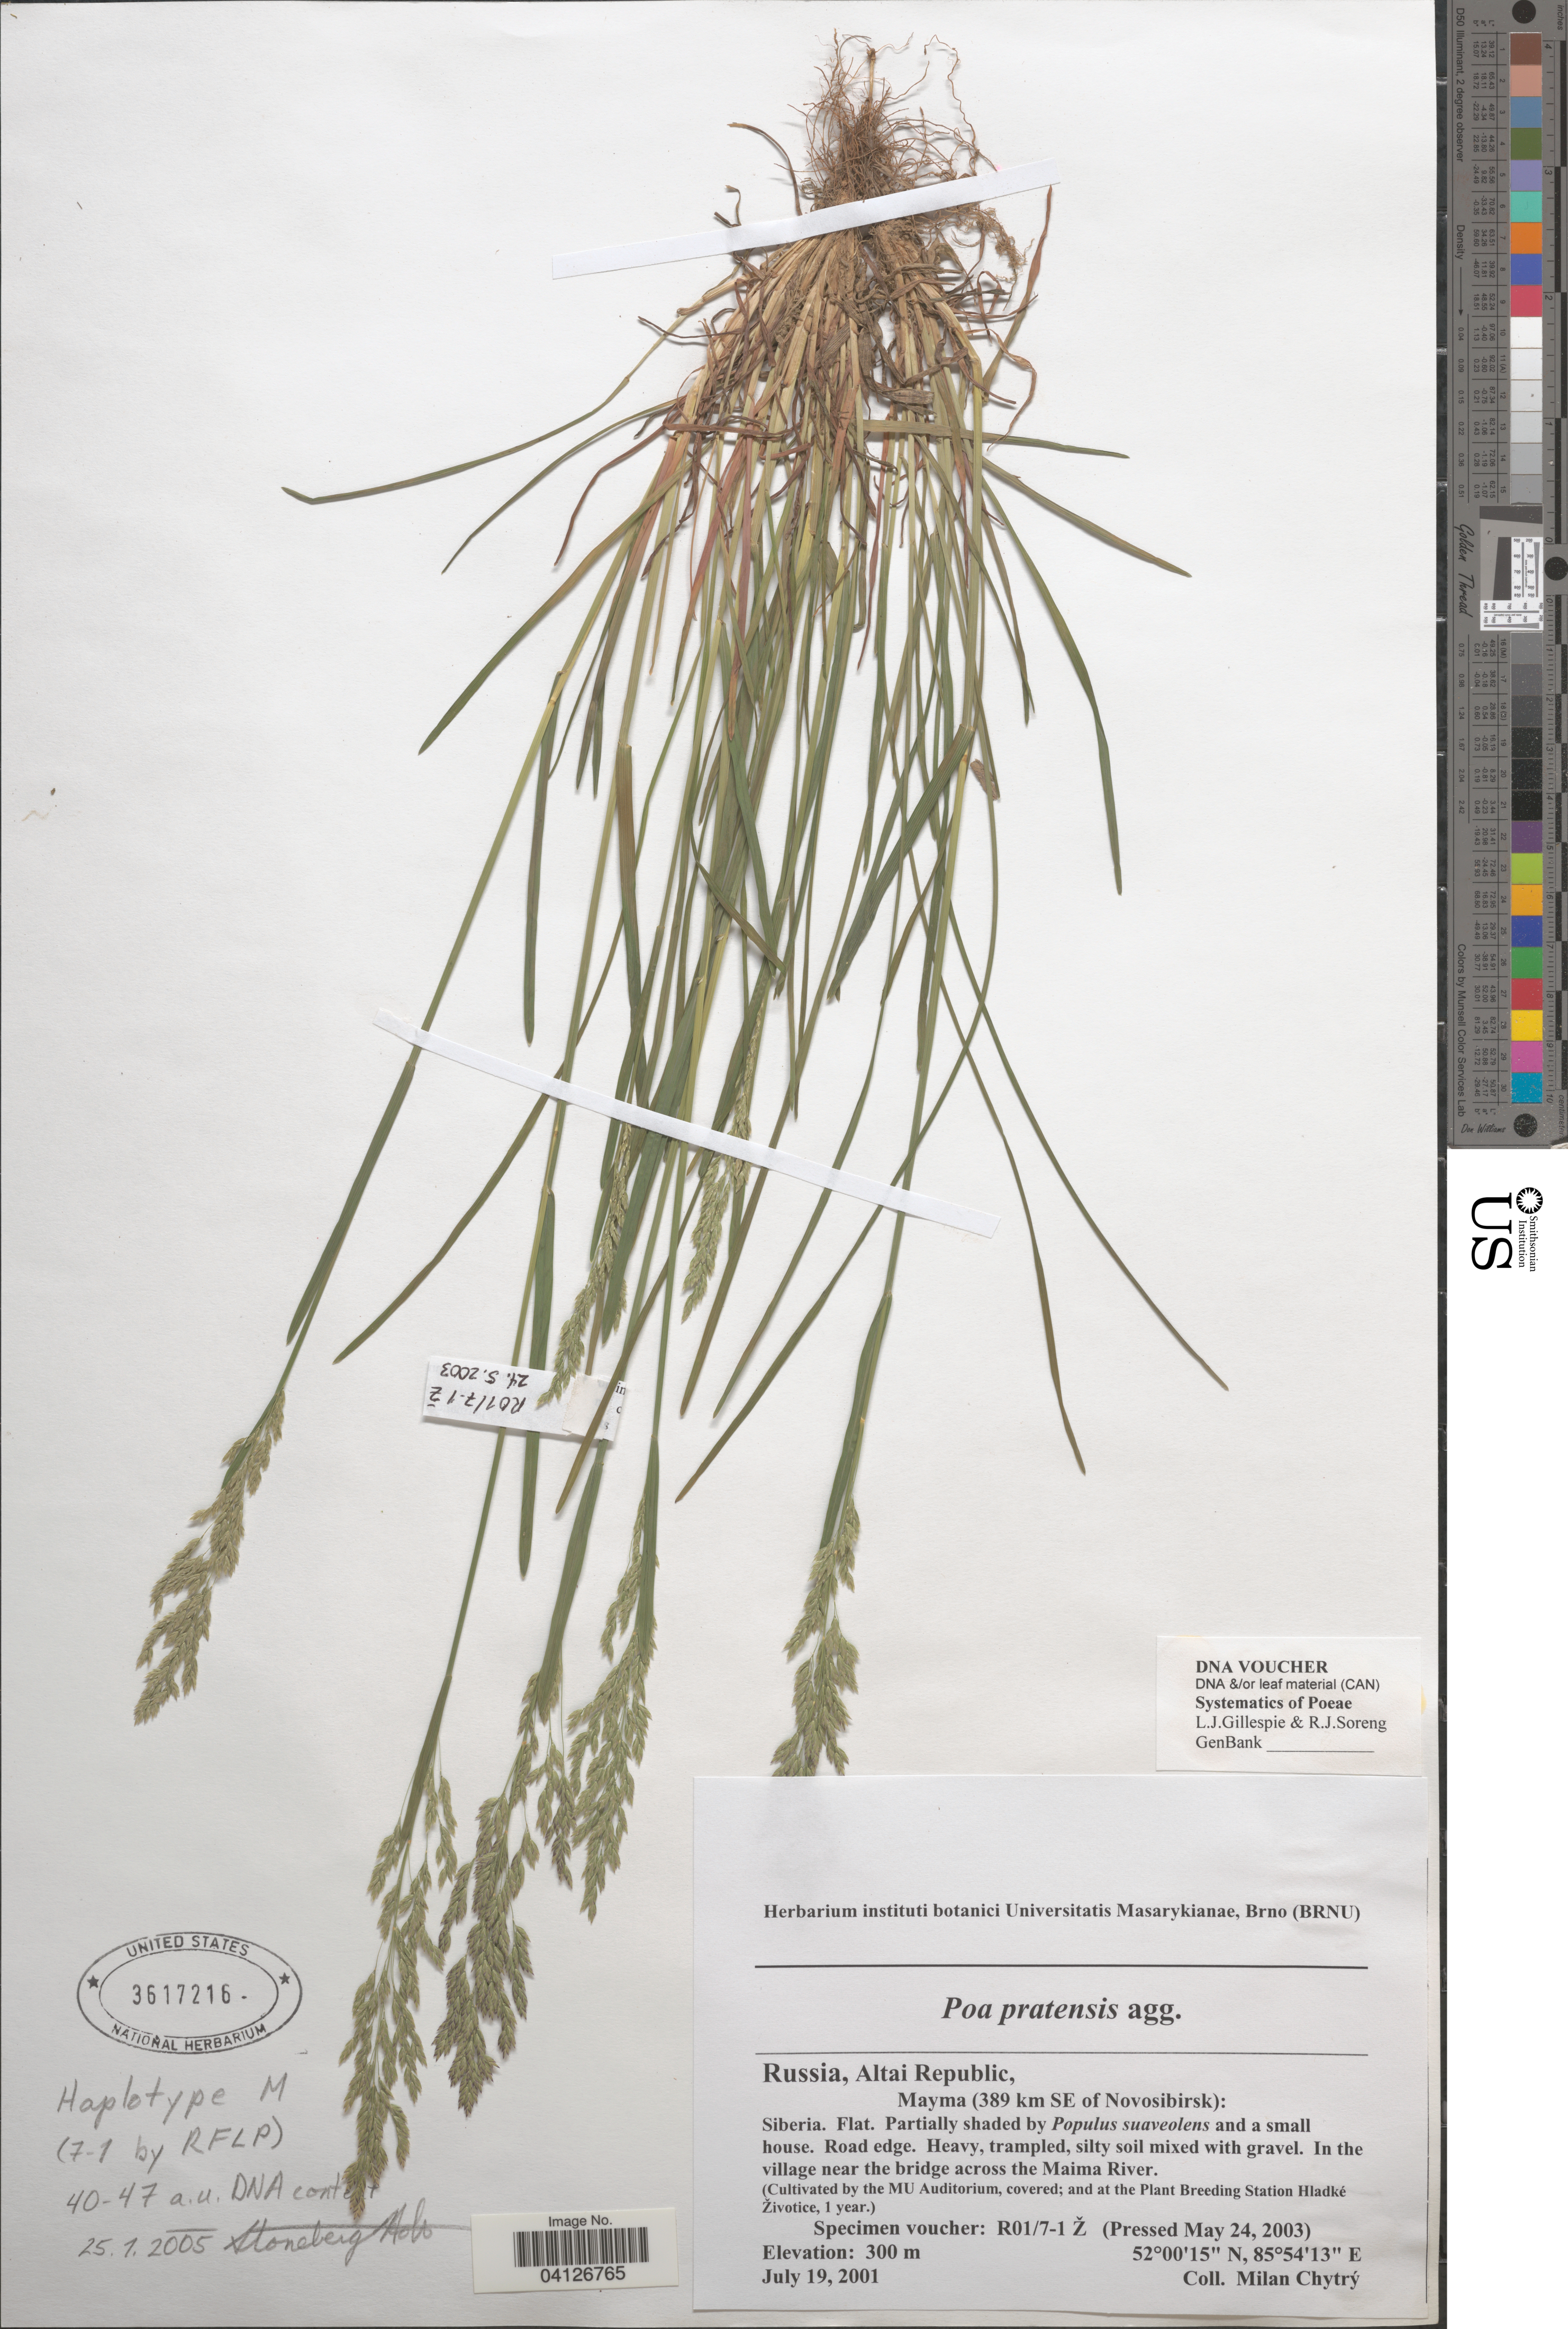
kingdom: Plantae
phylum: Tracheophyta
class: Liliopsida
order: Poales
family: Poaceae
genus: Poa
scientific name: Poa pratensis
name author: L.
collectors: Ex herb. instituti botanici Universitatis Masarykianae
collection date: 2003-05-24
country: Czechia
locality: (Cultivated by the MU Auditorium, covered; and at the Plant Breeding Station Hladké Životice, 1 year.).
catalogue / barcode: US 3617216